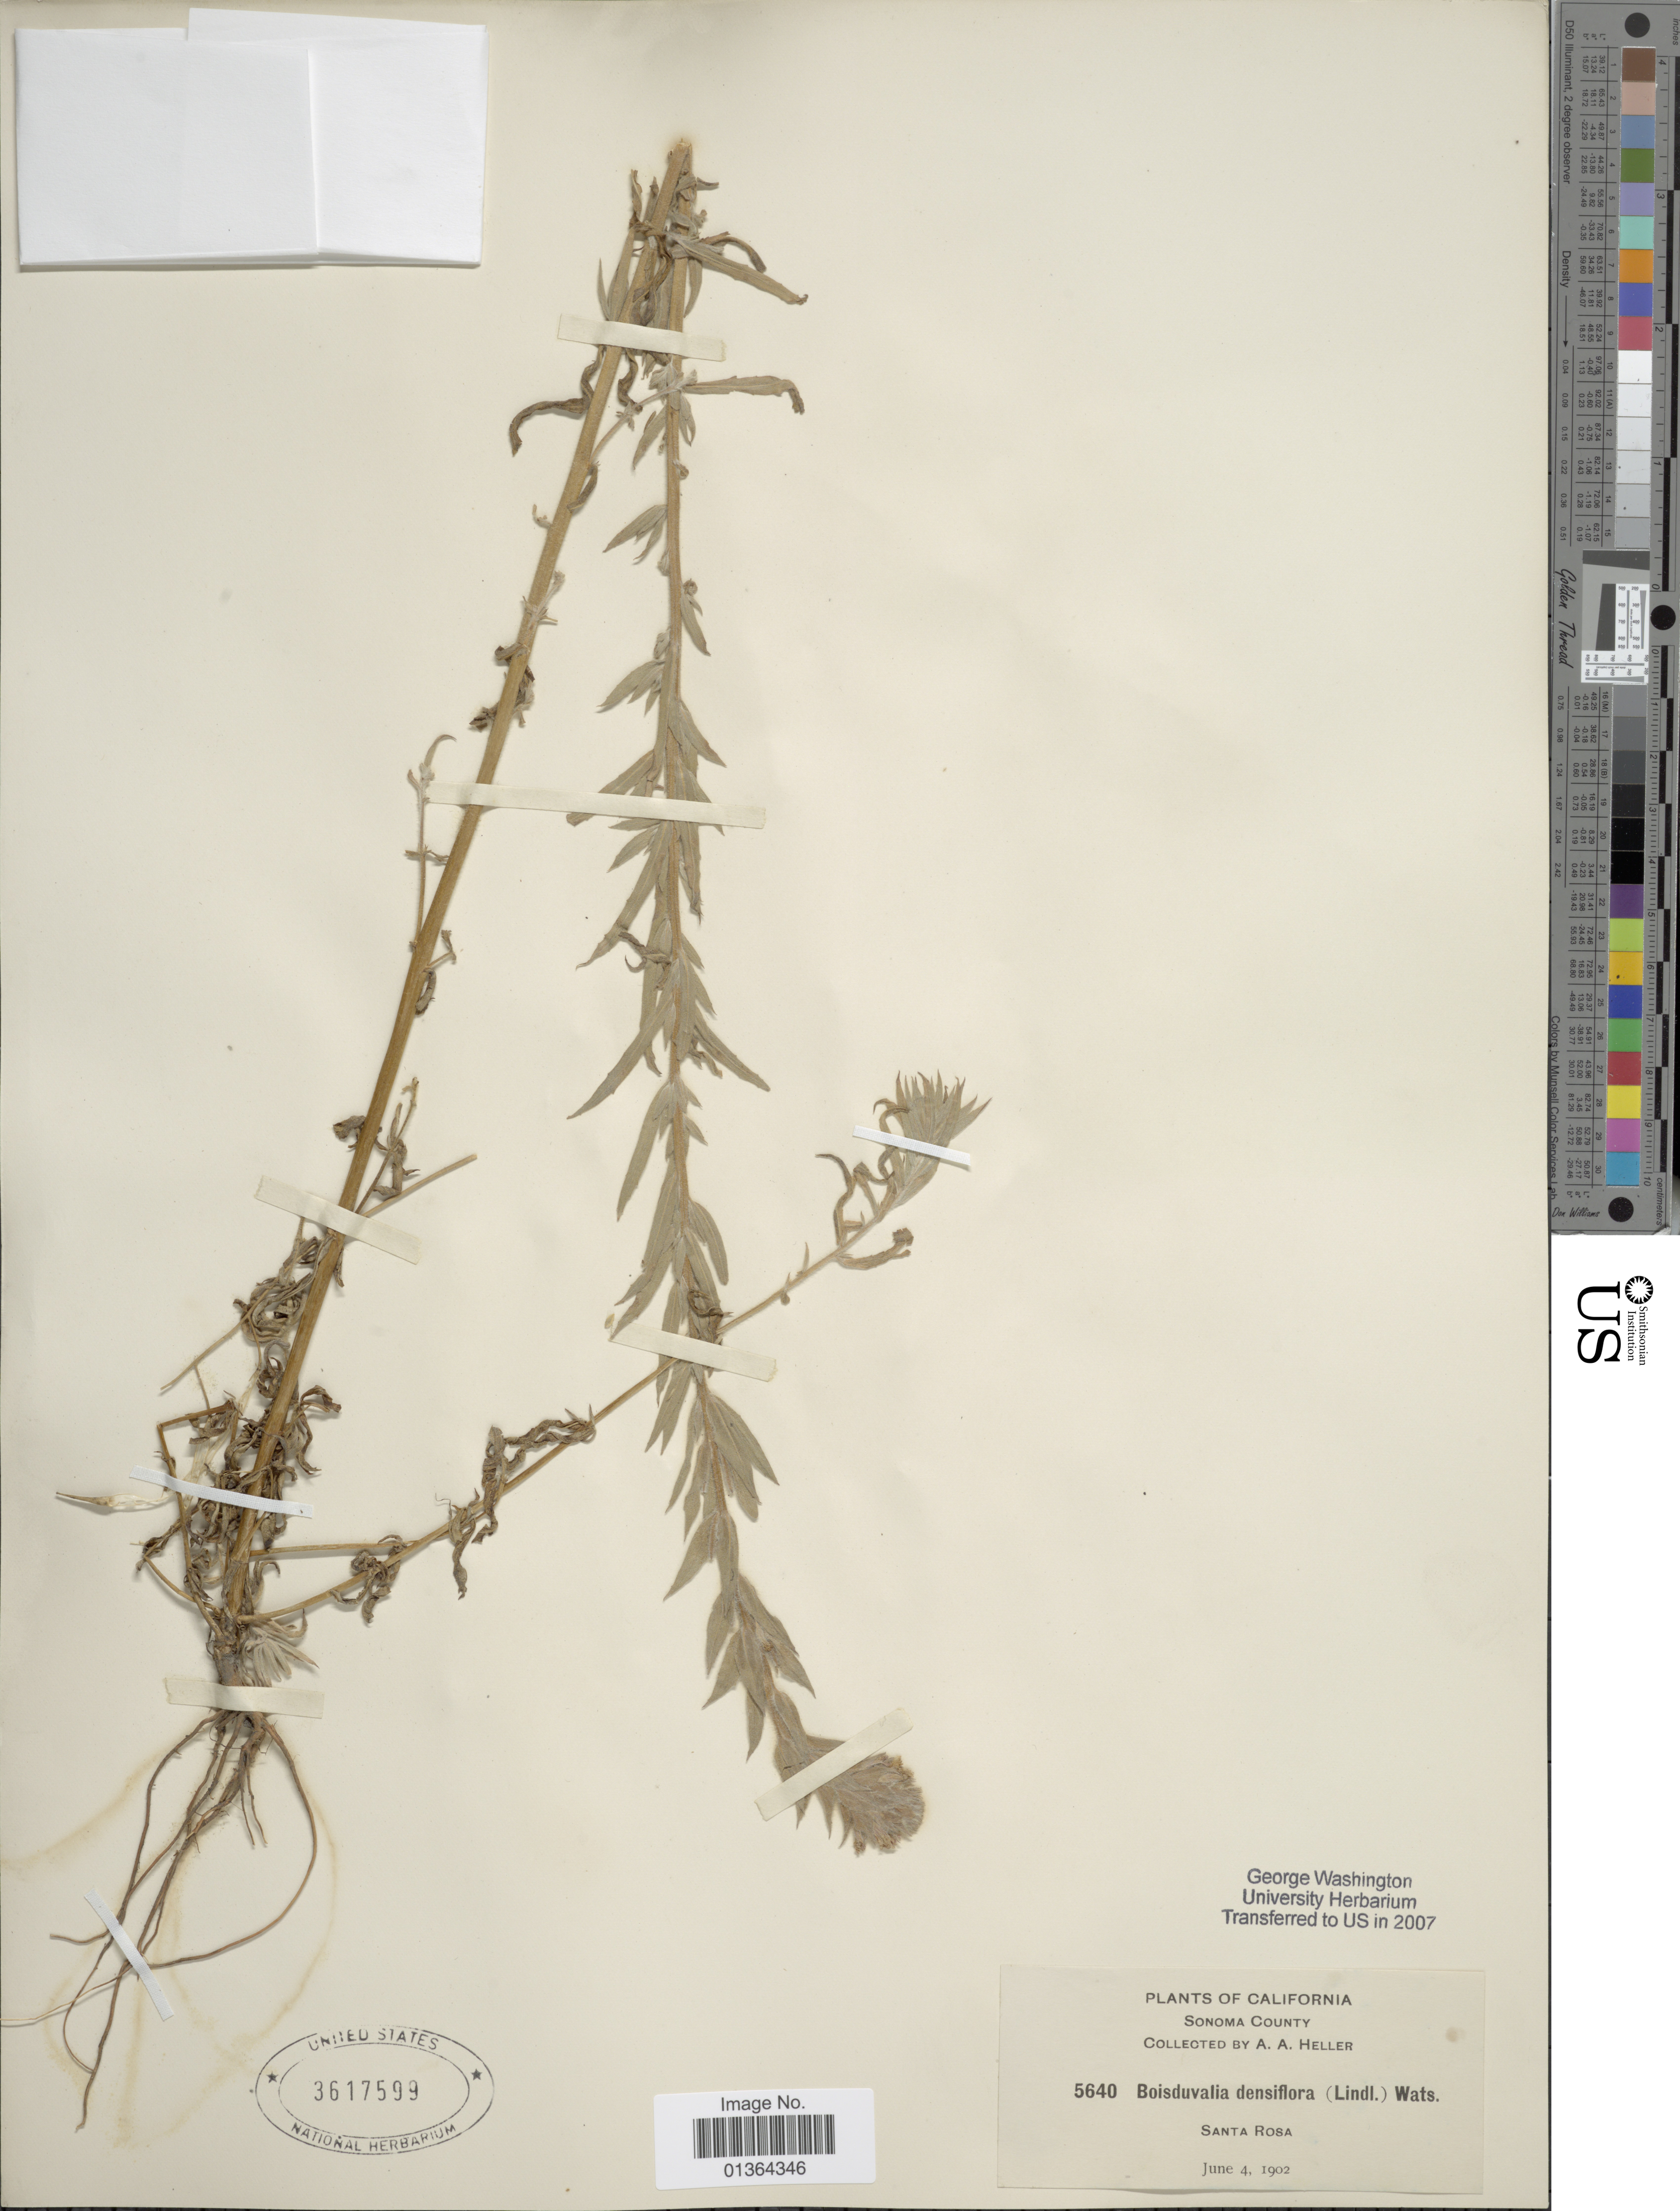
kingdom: Plantae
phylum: Tracheophyta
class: Magnoliopsida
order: Myrtales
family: Onagraceae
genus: Epilobium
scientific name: Epilobium densiflorum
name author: (Lindl.) Hoch & P.H. Raven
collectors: A. A. Heller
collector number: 5640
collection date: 1902-06-04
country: United States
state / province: California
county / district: Sonoma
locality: Sonoma County, Santa Rosa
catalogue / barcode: US 3617599